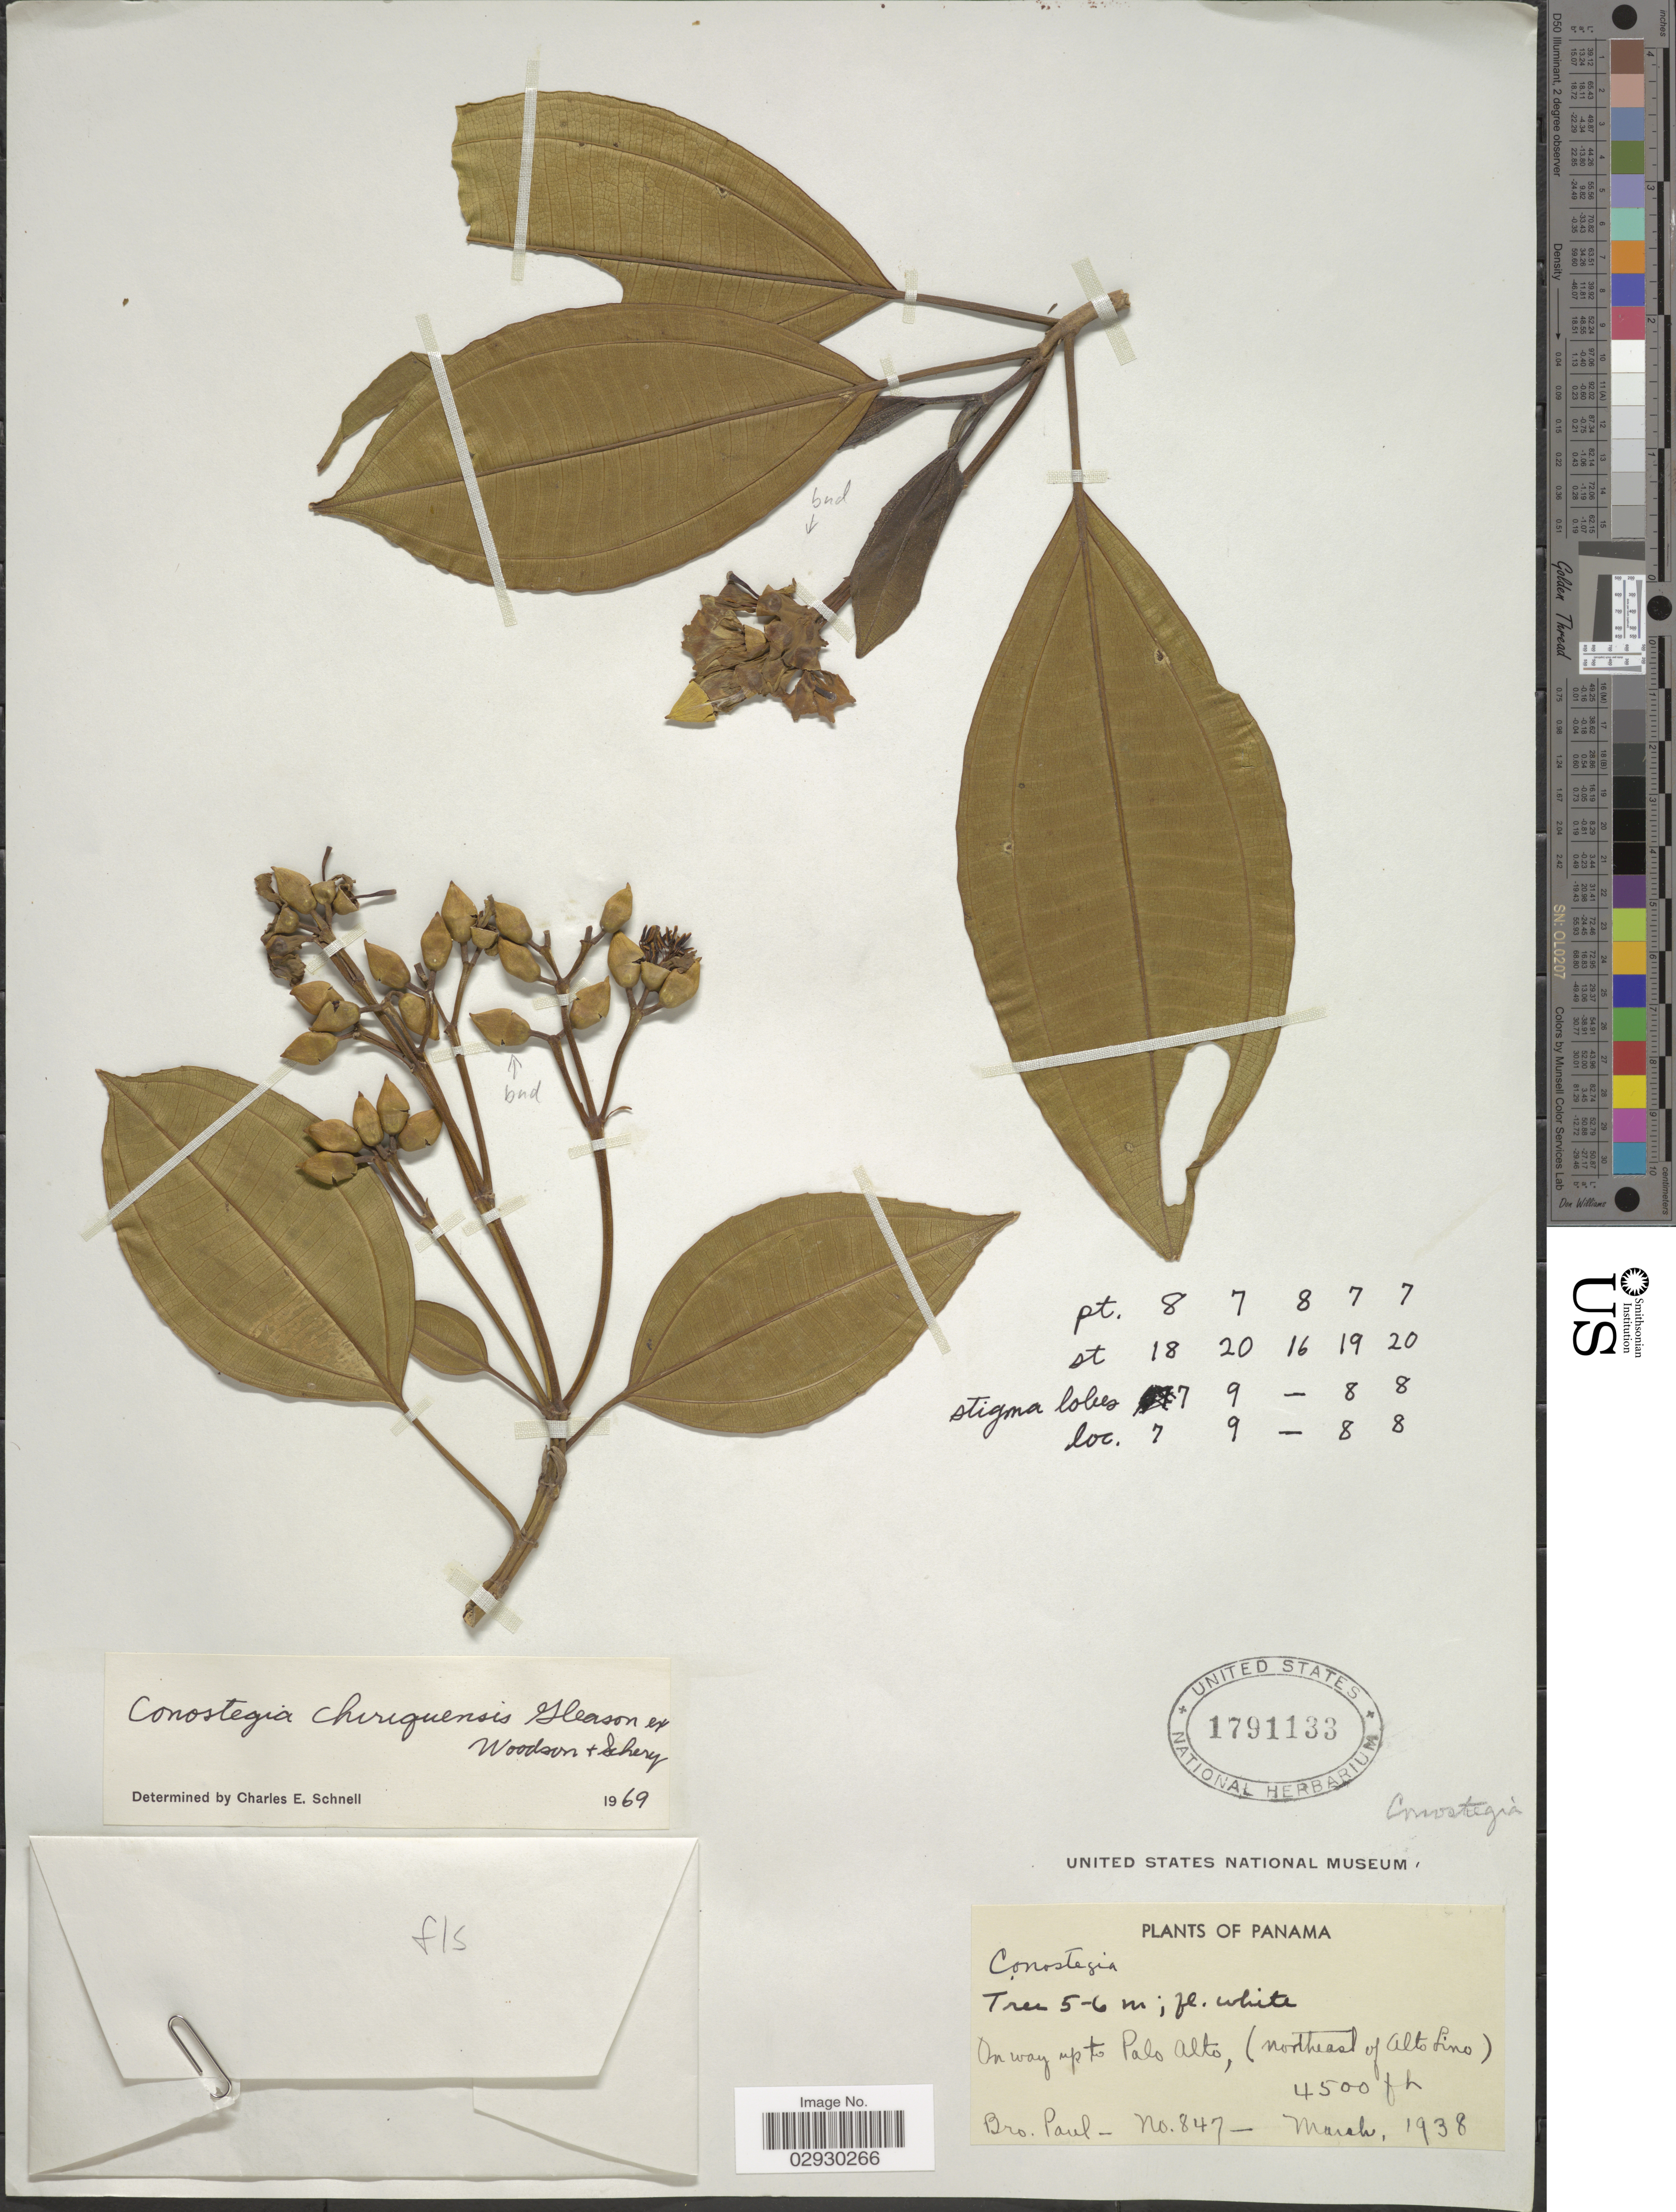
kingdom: Plantae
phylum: Tracheophyta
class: Magnoliopsida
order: Myrtales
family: Melastomataceae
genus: Conostegia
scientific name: Conostegia chiriquensis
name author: Gleason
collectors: B. Paul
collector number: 847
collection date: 1938-03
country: Panama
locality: On way up to Palo Alto, (northeast of Alto Lino).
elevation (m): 1372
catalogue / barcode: US 1791133